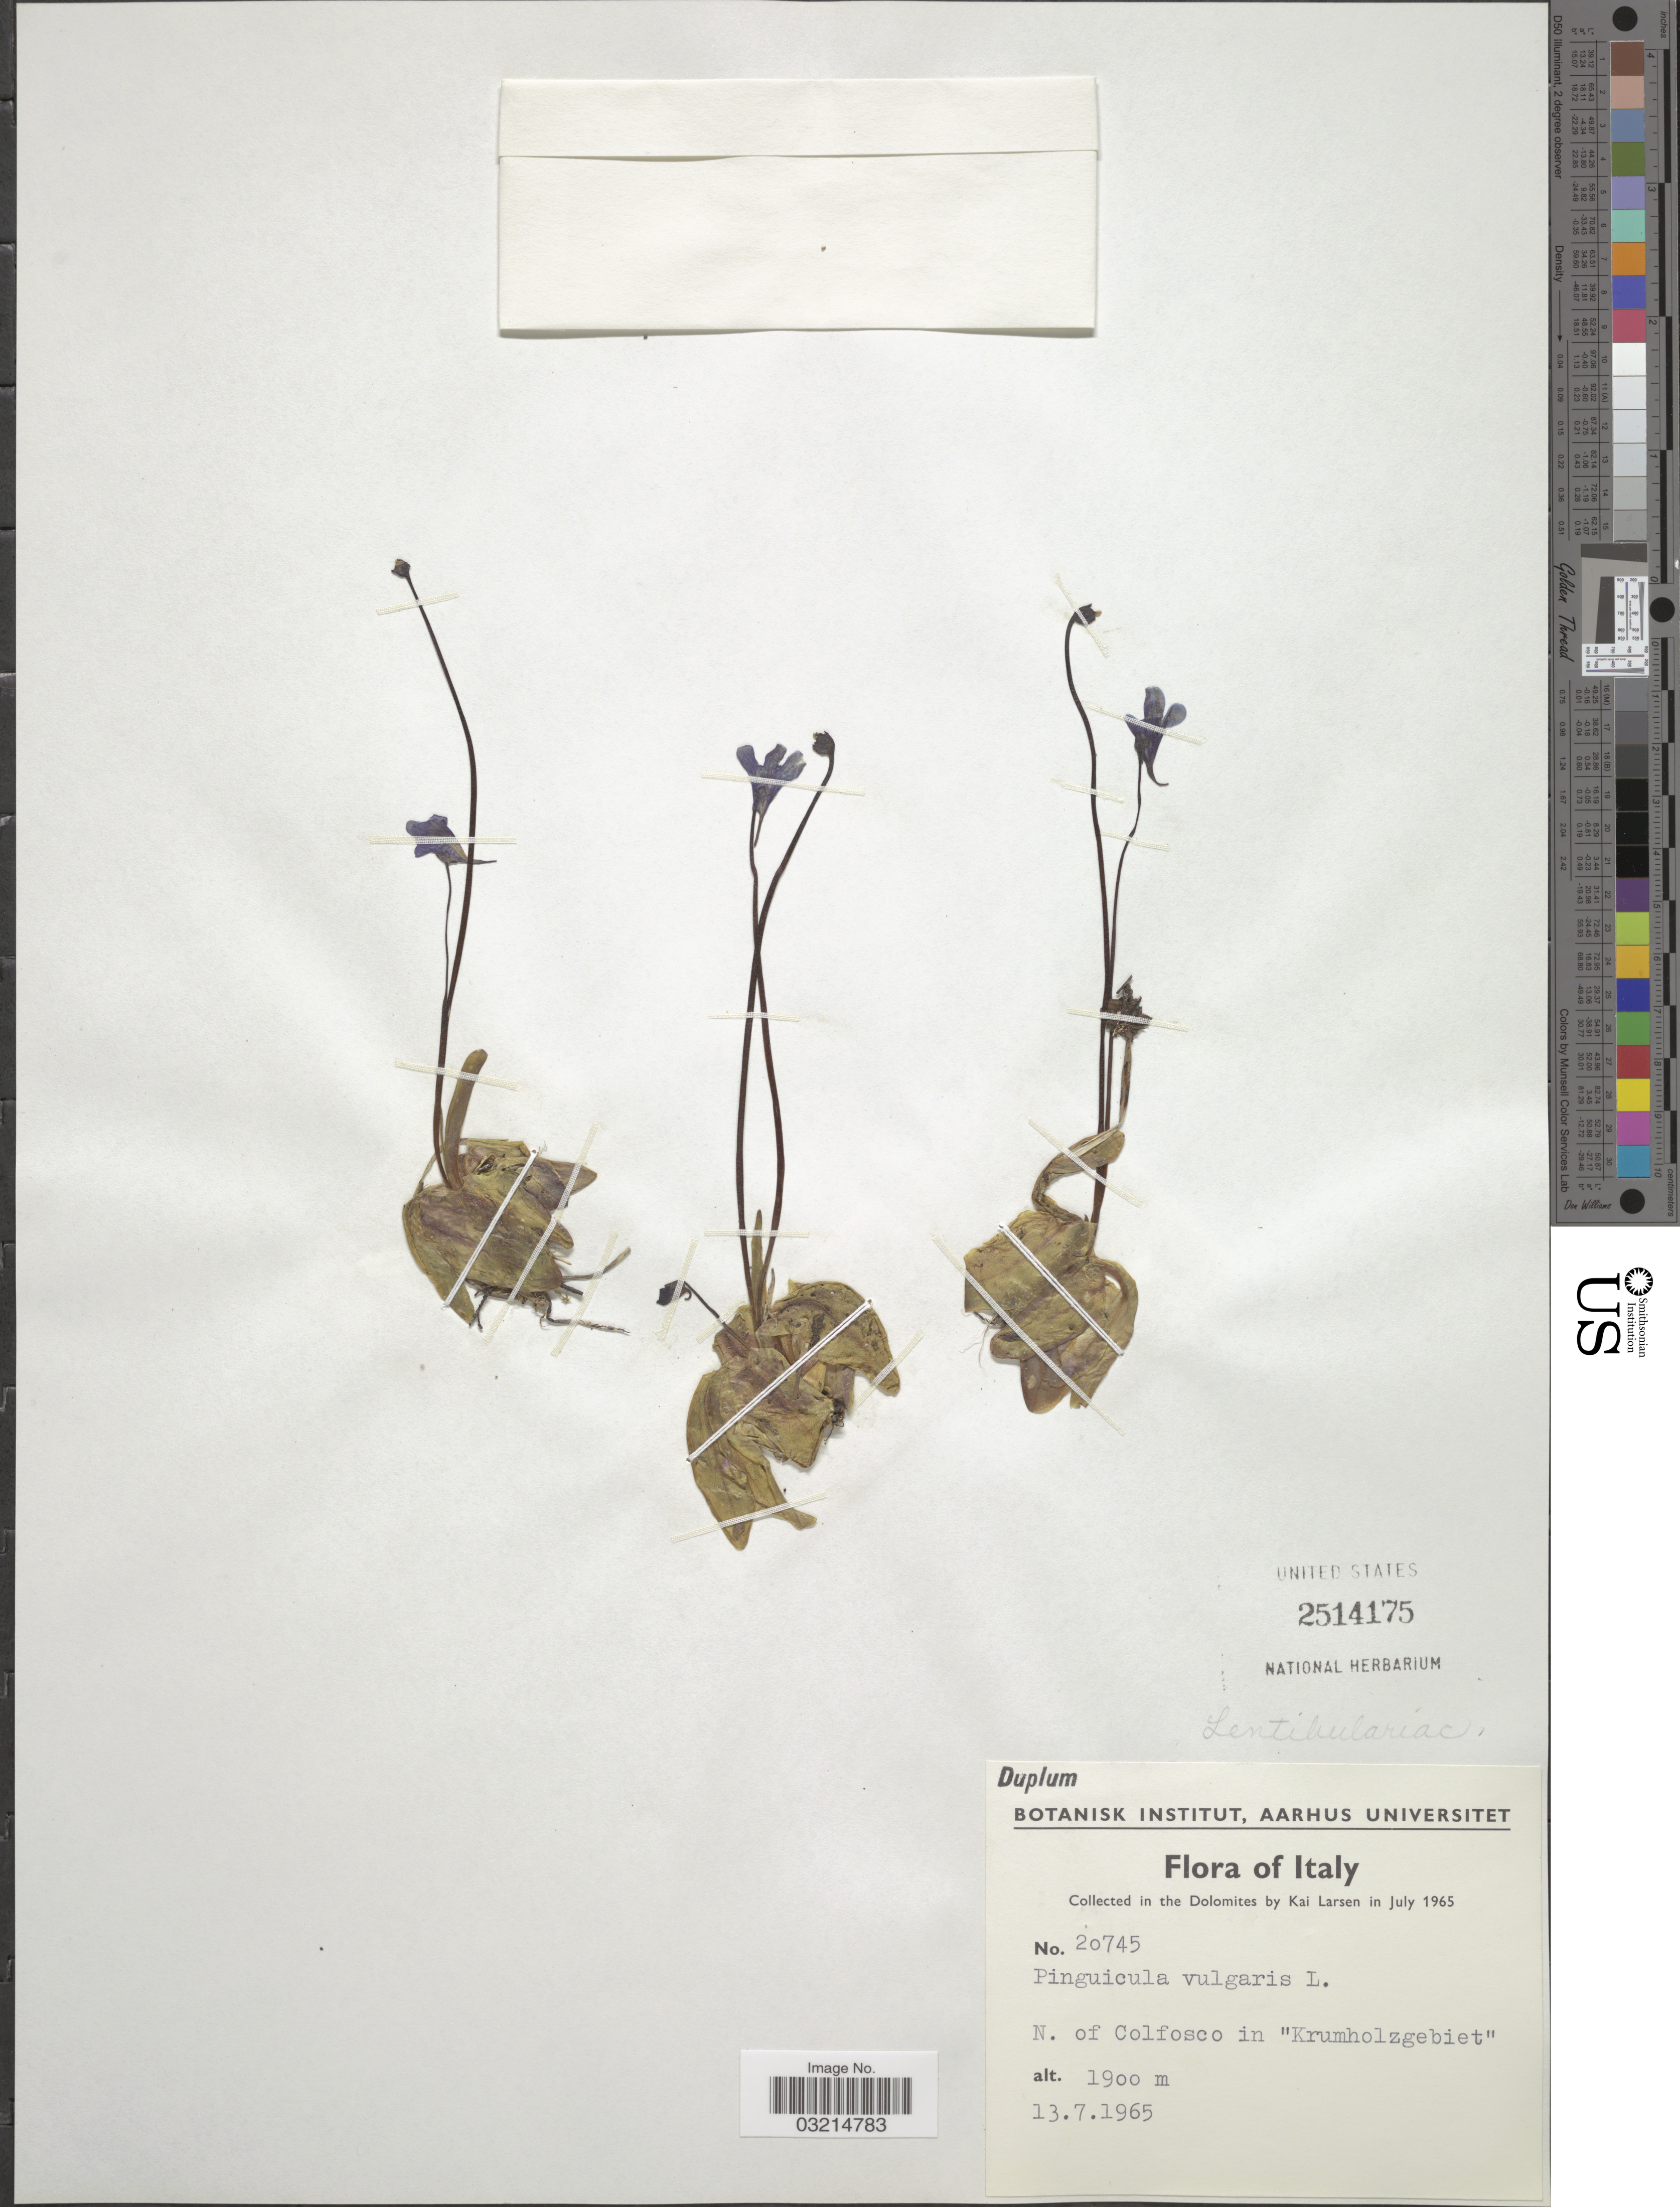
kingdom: Plantae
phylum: Tracheophyta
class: Magnoliopsida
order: Lamiales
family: Lentibulariaceae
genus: Pinguicula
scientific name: Pinguicula vulgaris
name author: L.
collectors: K. Larsen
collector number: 20745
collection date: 1965-07-13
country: Italy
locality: Dolomites, N. of Colfosco in "Krumoholzgebiet".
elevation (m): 1900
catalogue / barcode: US 2514175